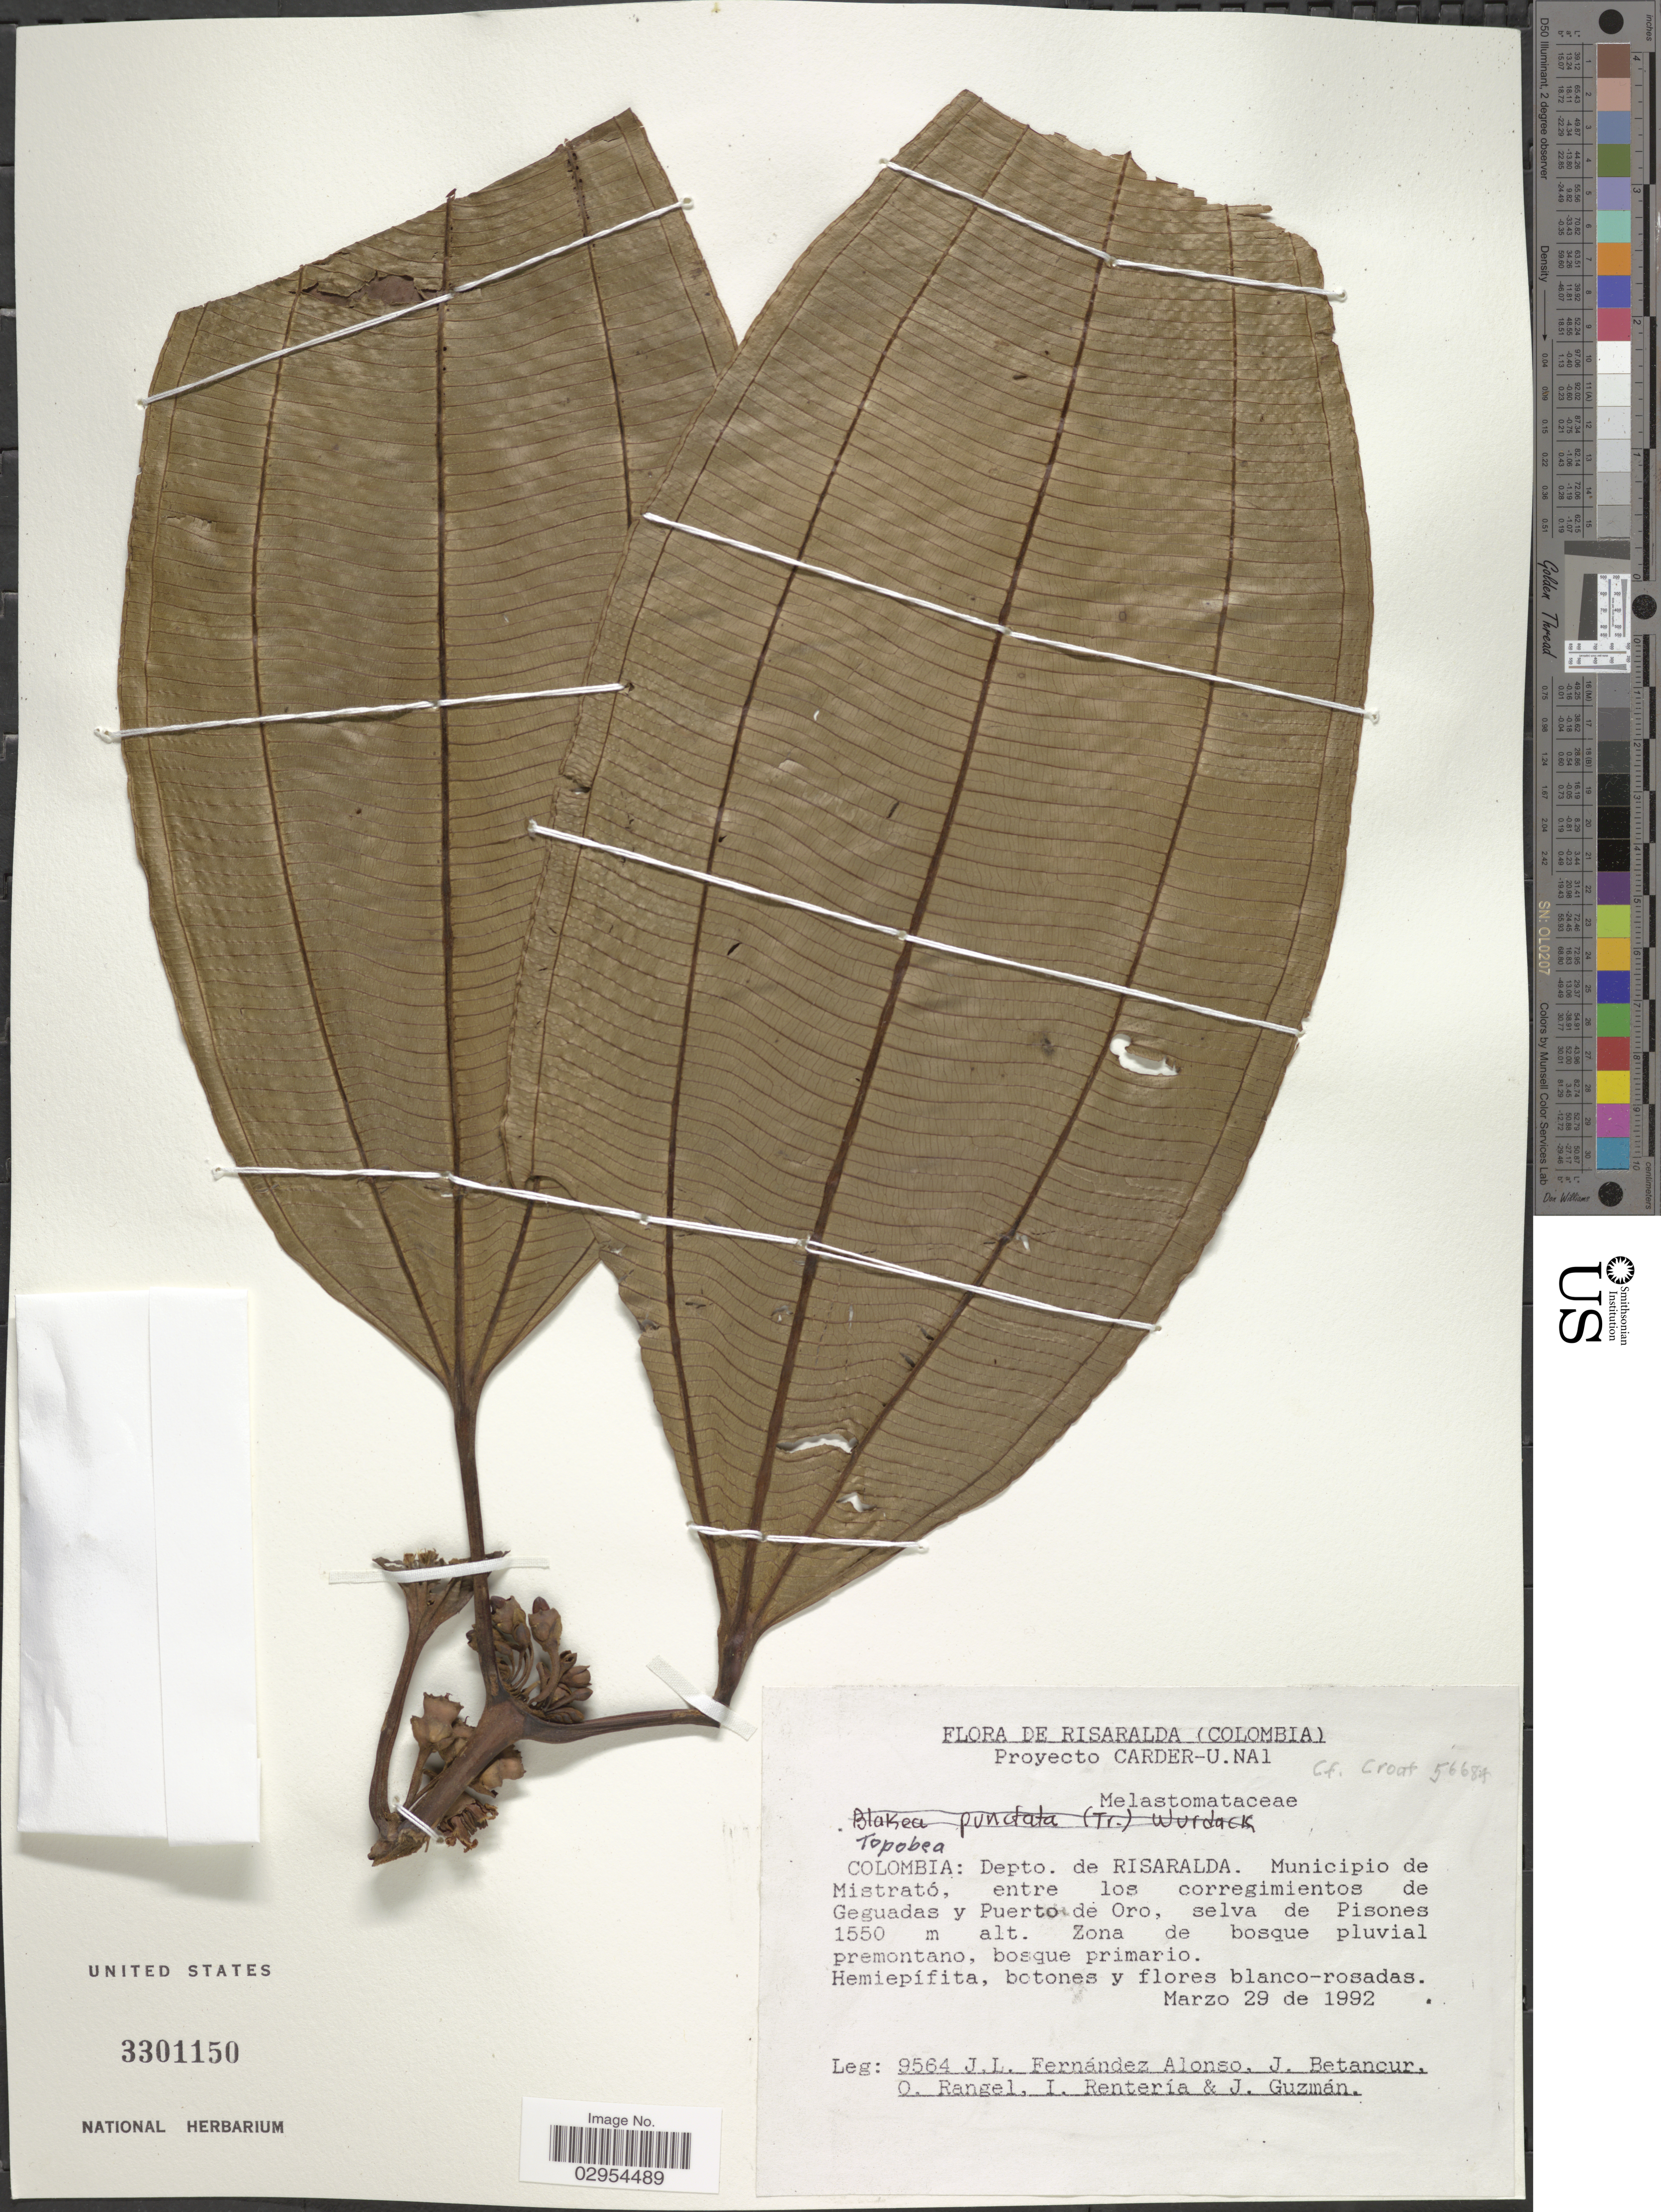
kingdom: Plantae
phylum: Tracheophyta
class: Magnoliopsida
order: Myrtales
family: Melastomataceae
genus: Topobea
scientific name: Topobea sp.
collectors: J. L. Fernández-Alonso, J. Betancur, O. Rangel, I. Renteria & J. Guzman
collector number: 9564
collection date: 1992-03-29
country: Colombia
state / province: Risaralda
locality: Depto. de Risaralda. Municipio de Mistrató, entre los corregimientos de Geguadas y Puerto de Oro, selva de Pisones.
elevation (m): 1550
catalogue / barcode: US 3301150